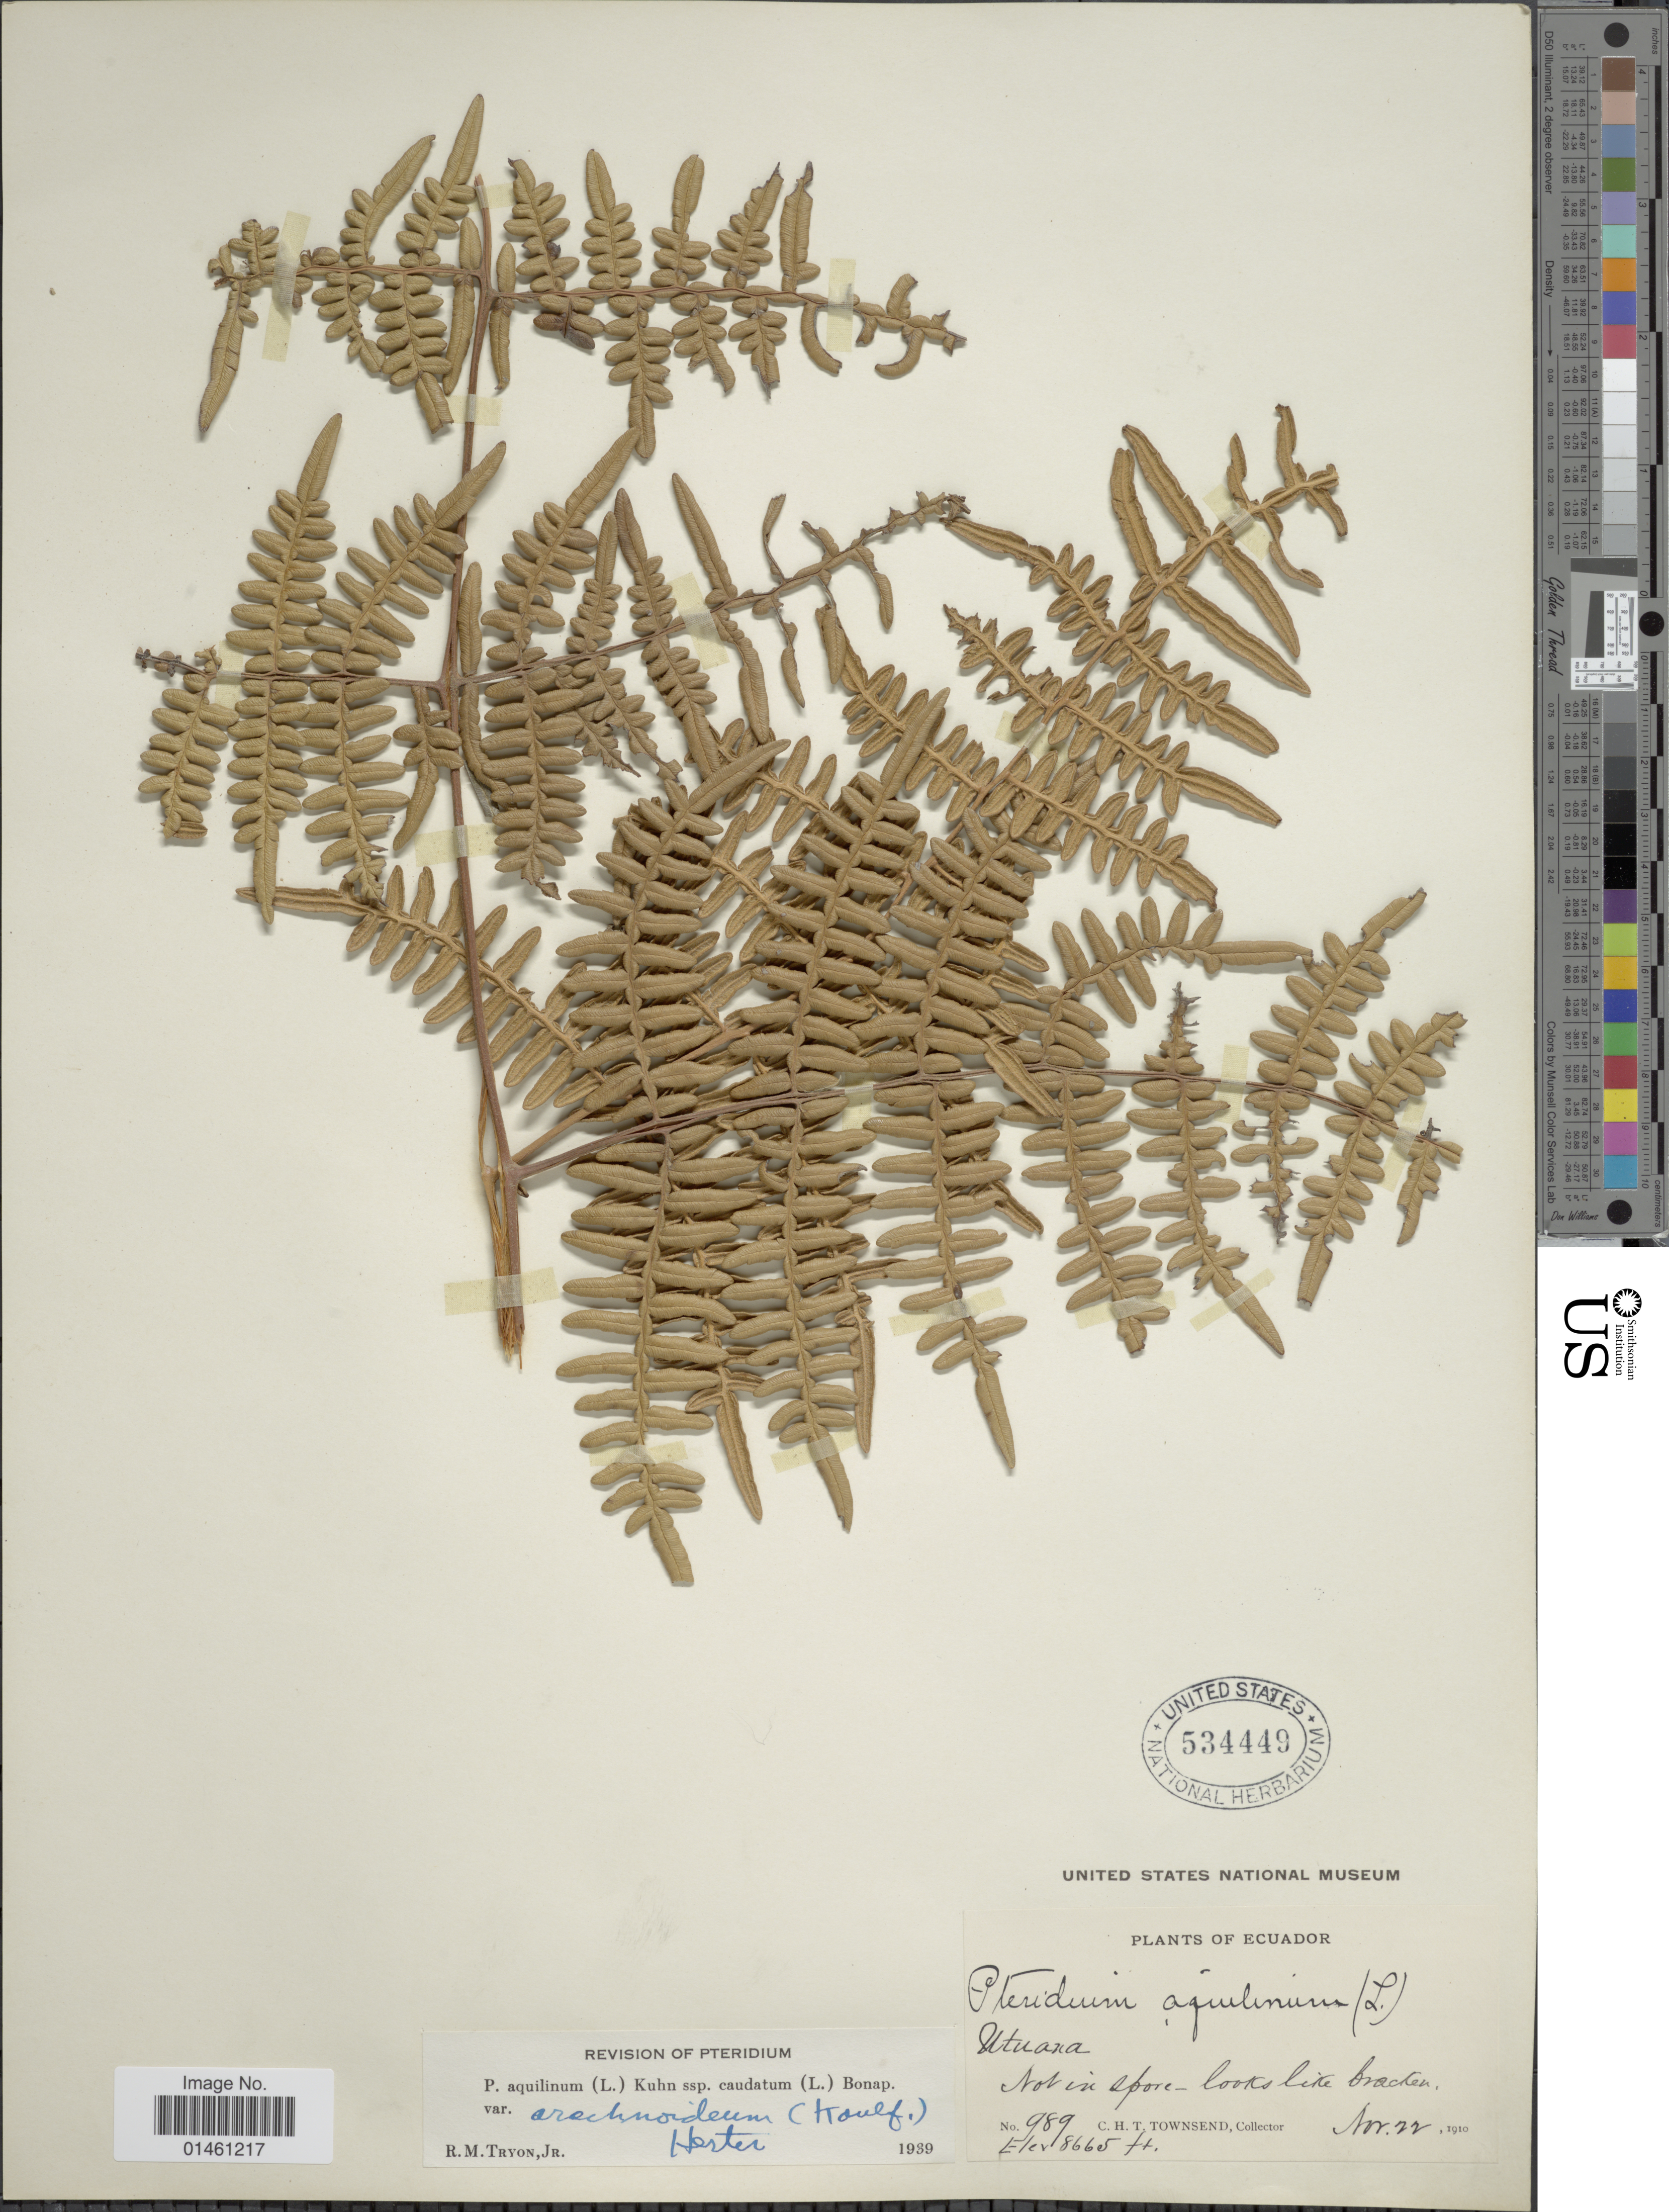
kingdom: Plantae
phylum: Tracheophyta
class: Polypodiopsida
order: Polypodiales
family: Dennstaedtiaceae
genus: Pteridium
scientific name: Pteridium aquilinum var. arachnoideum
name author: (Kaulf.) Herter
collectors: C. H. T. Townsend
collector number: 989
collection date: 1910-11-22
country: Ecuador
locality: Utuaxa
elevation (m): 2641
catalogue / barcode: US 534449